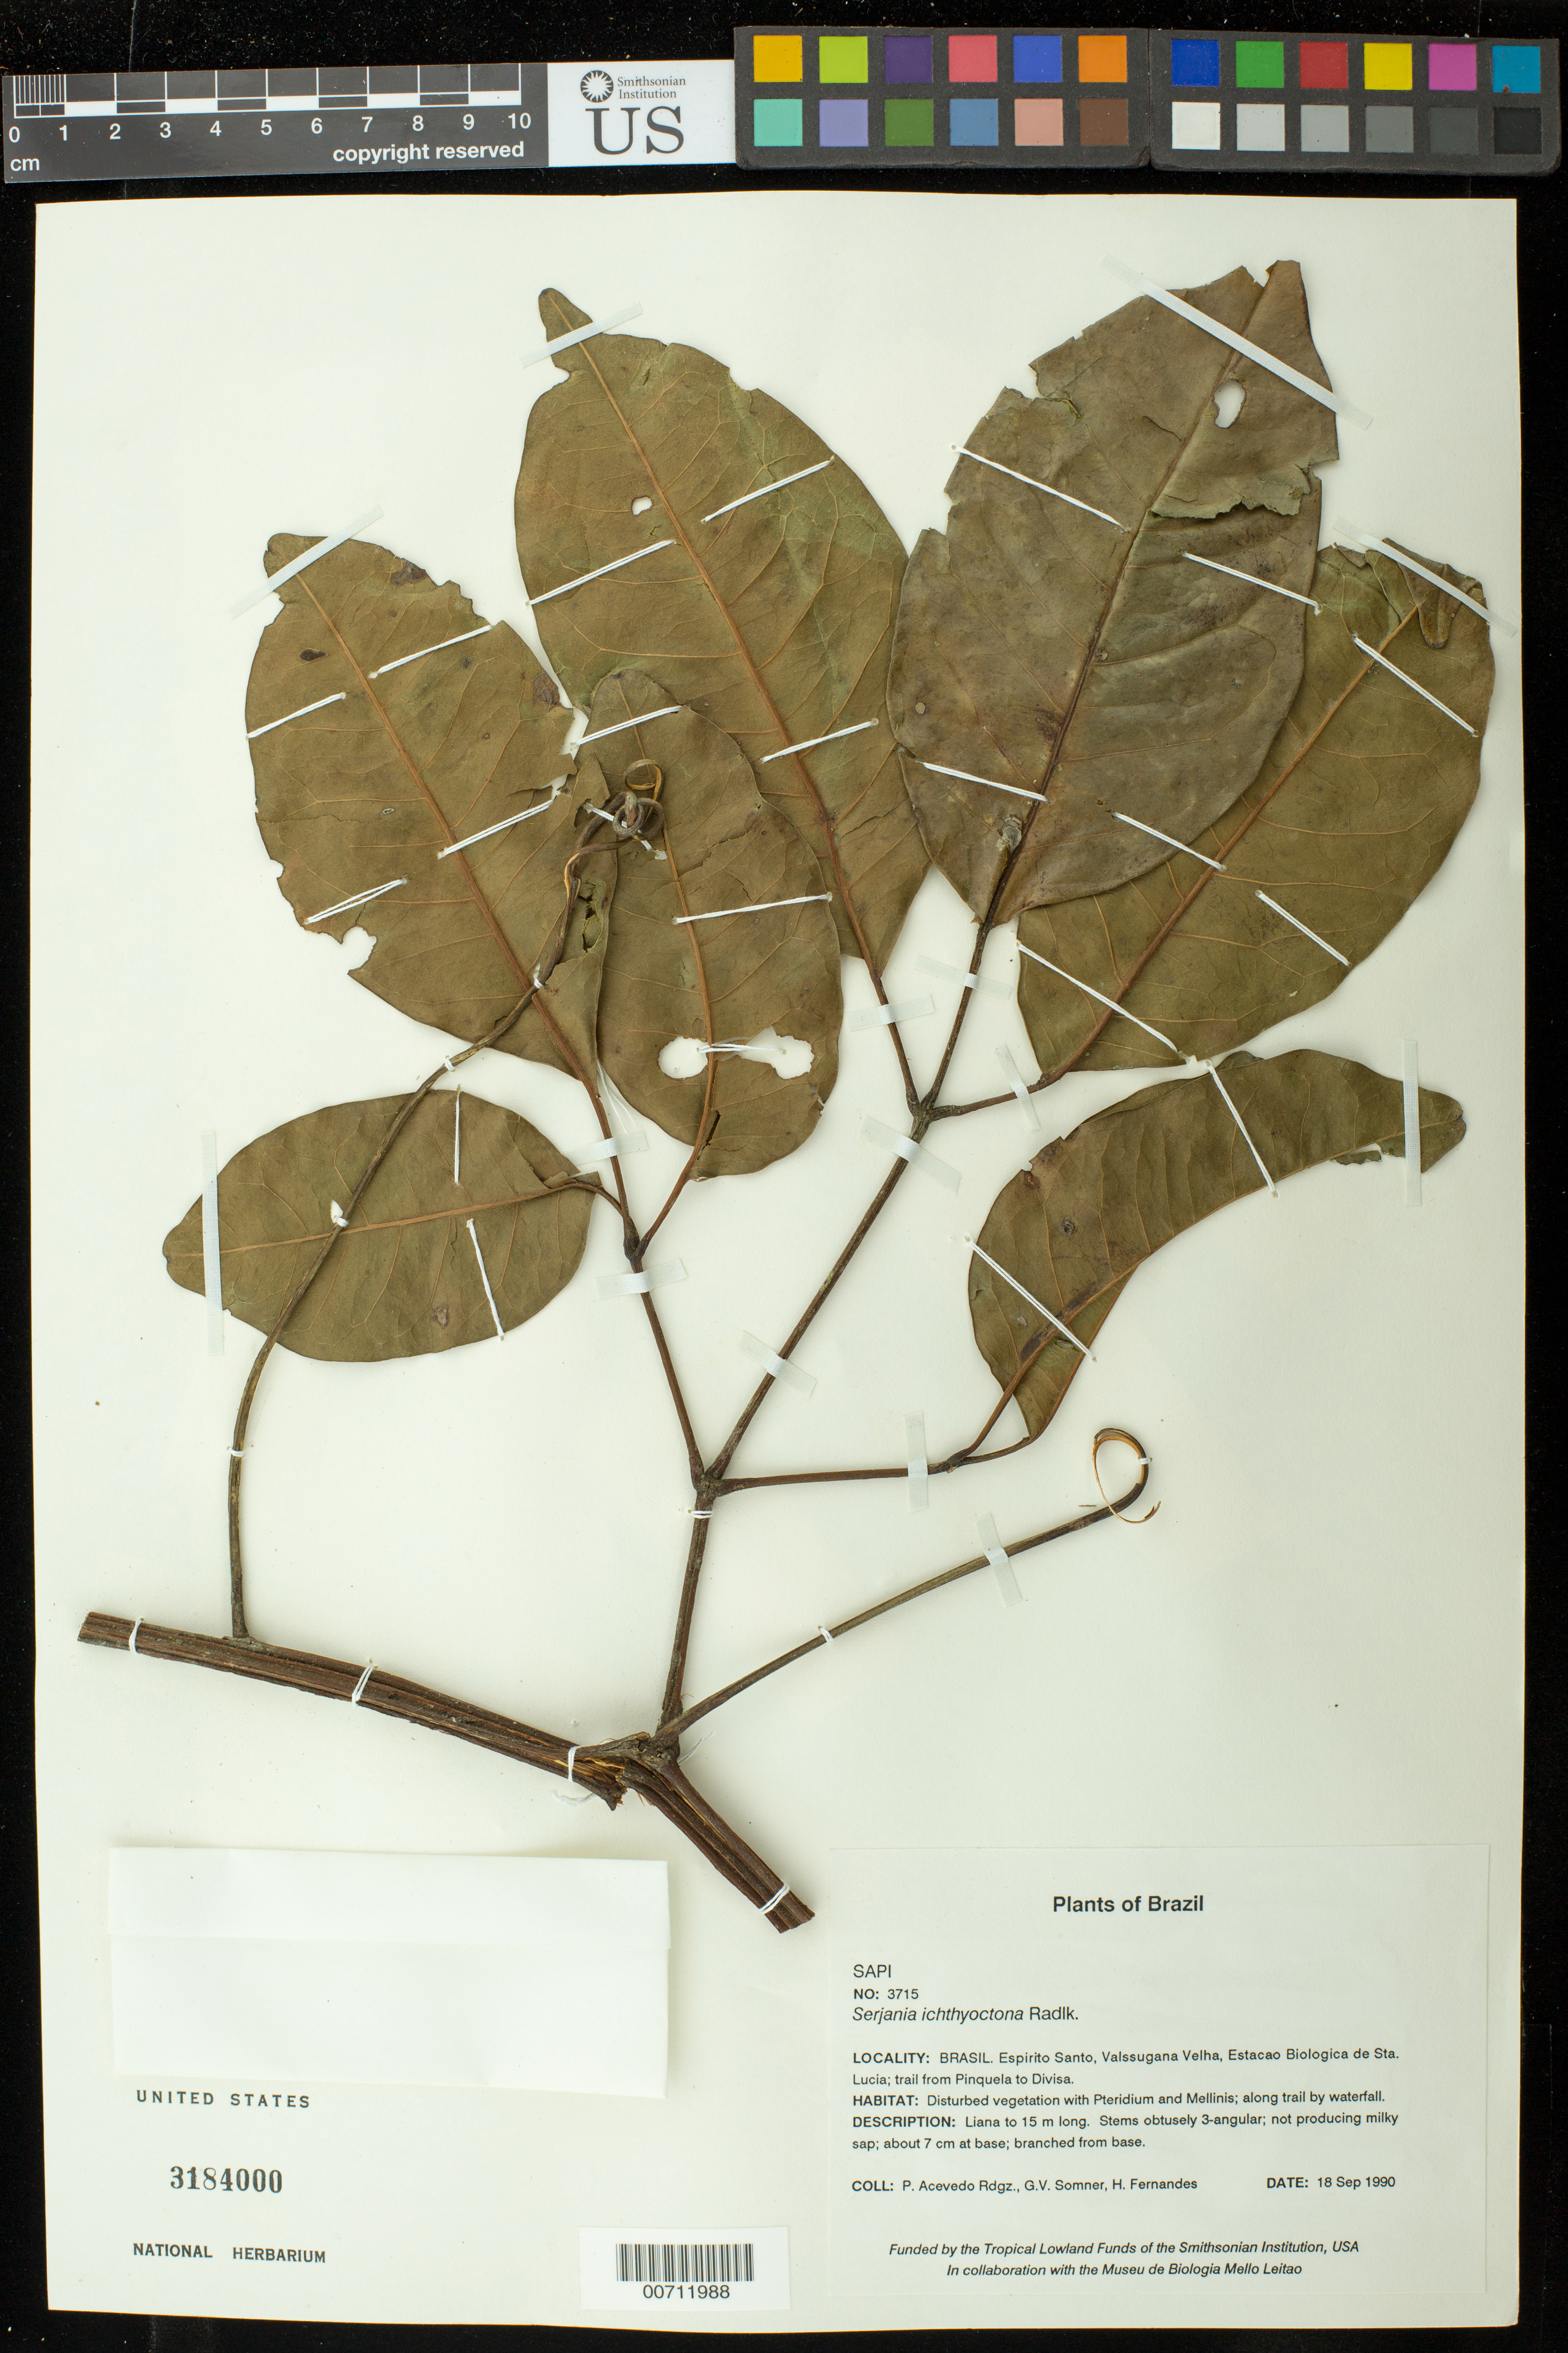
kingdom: Plantae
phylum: Tracheophyta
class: Magnoliopsida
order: Sapindales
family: Sapindaceae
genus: Serjania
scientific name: Serjania ichthyctona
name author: Radlk.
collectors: P. Acevedo-Rodr., G. V. Somner & H. Fernandes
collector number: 3715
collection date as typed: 18 Sep 1990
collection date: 1990-09-18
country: Brazil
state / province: Espirito Santo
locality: Espirito Santo, Valssugana Velha, Estacao Biologica de Sta. Lucia.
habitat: Disturbed vegetation with Pteridium and Mellinis; along trail by waterfall.